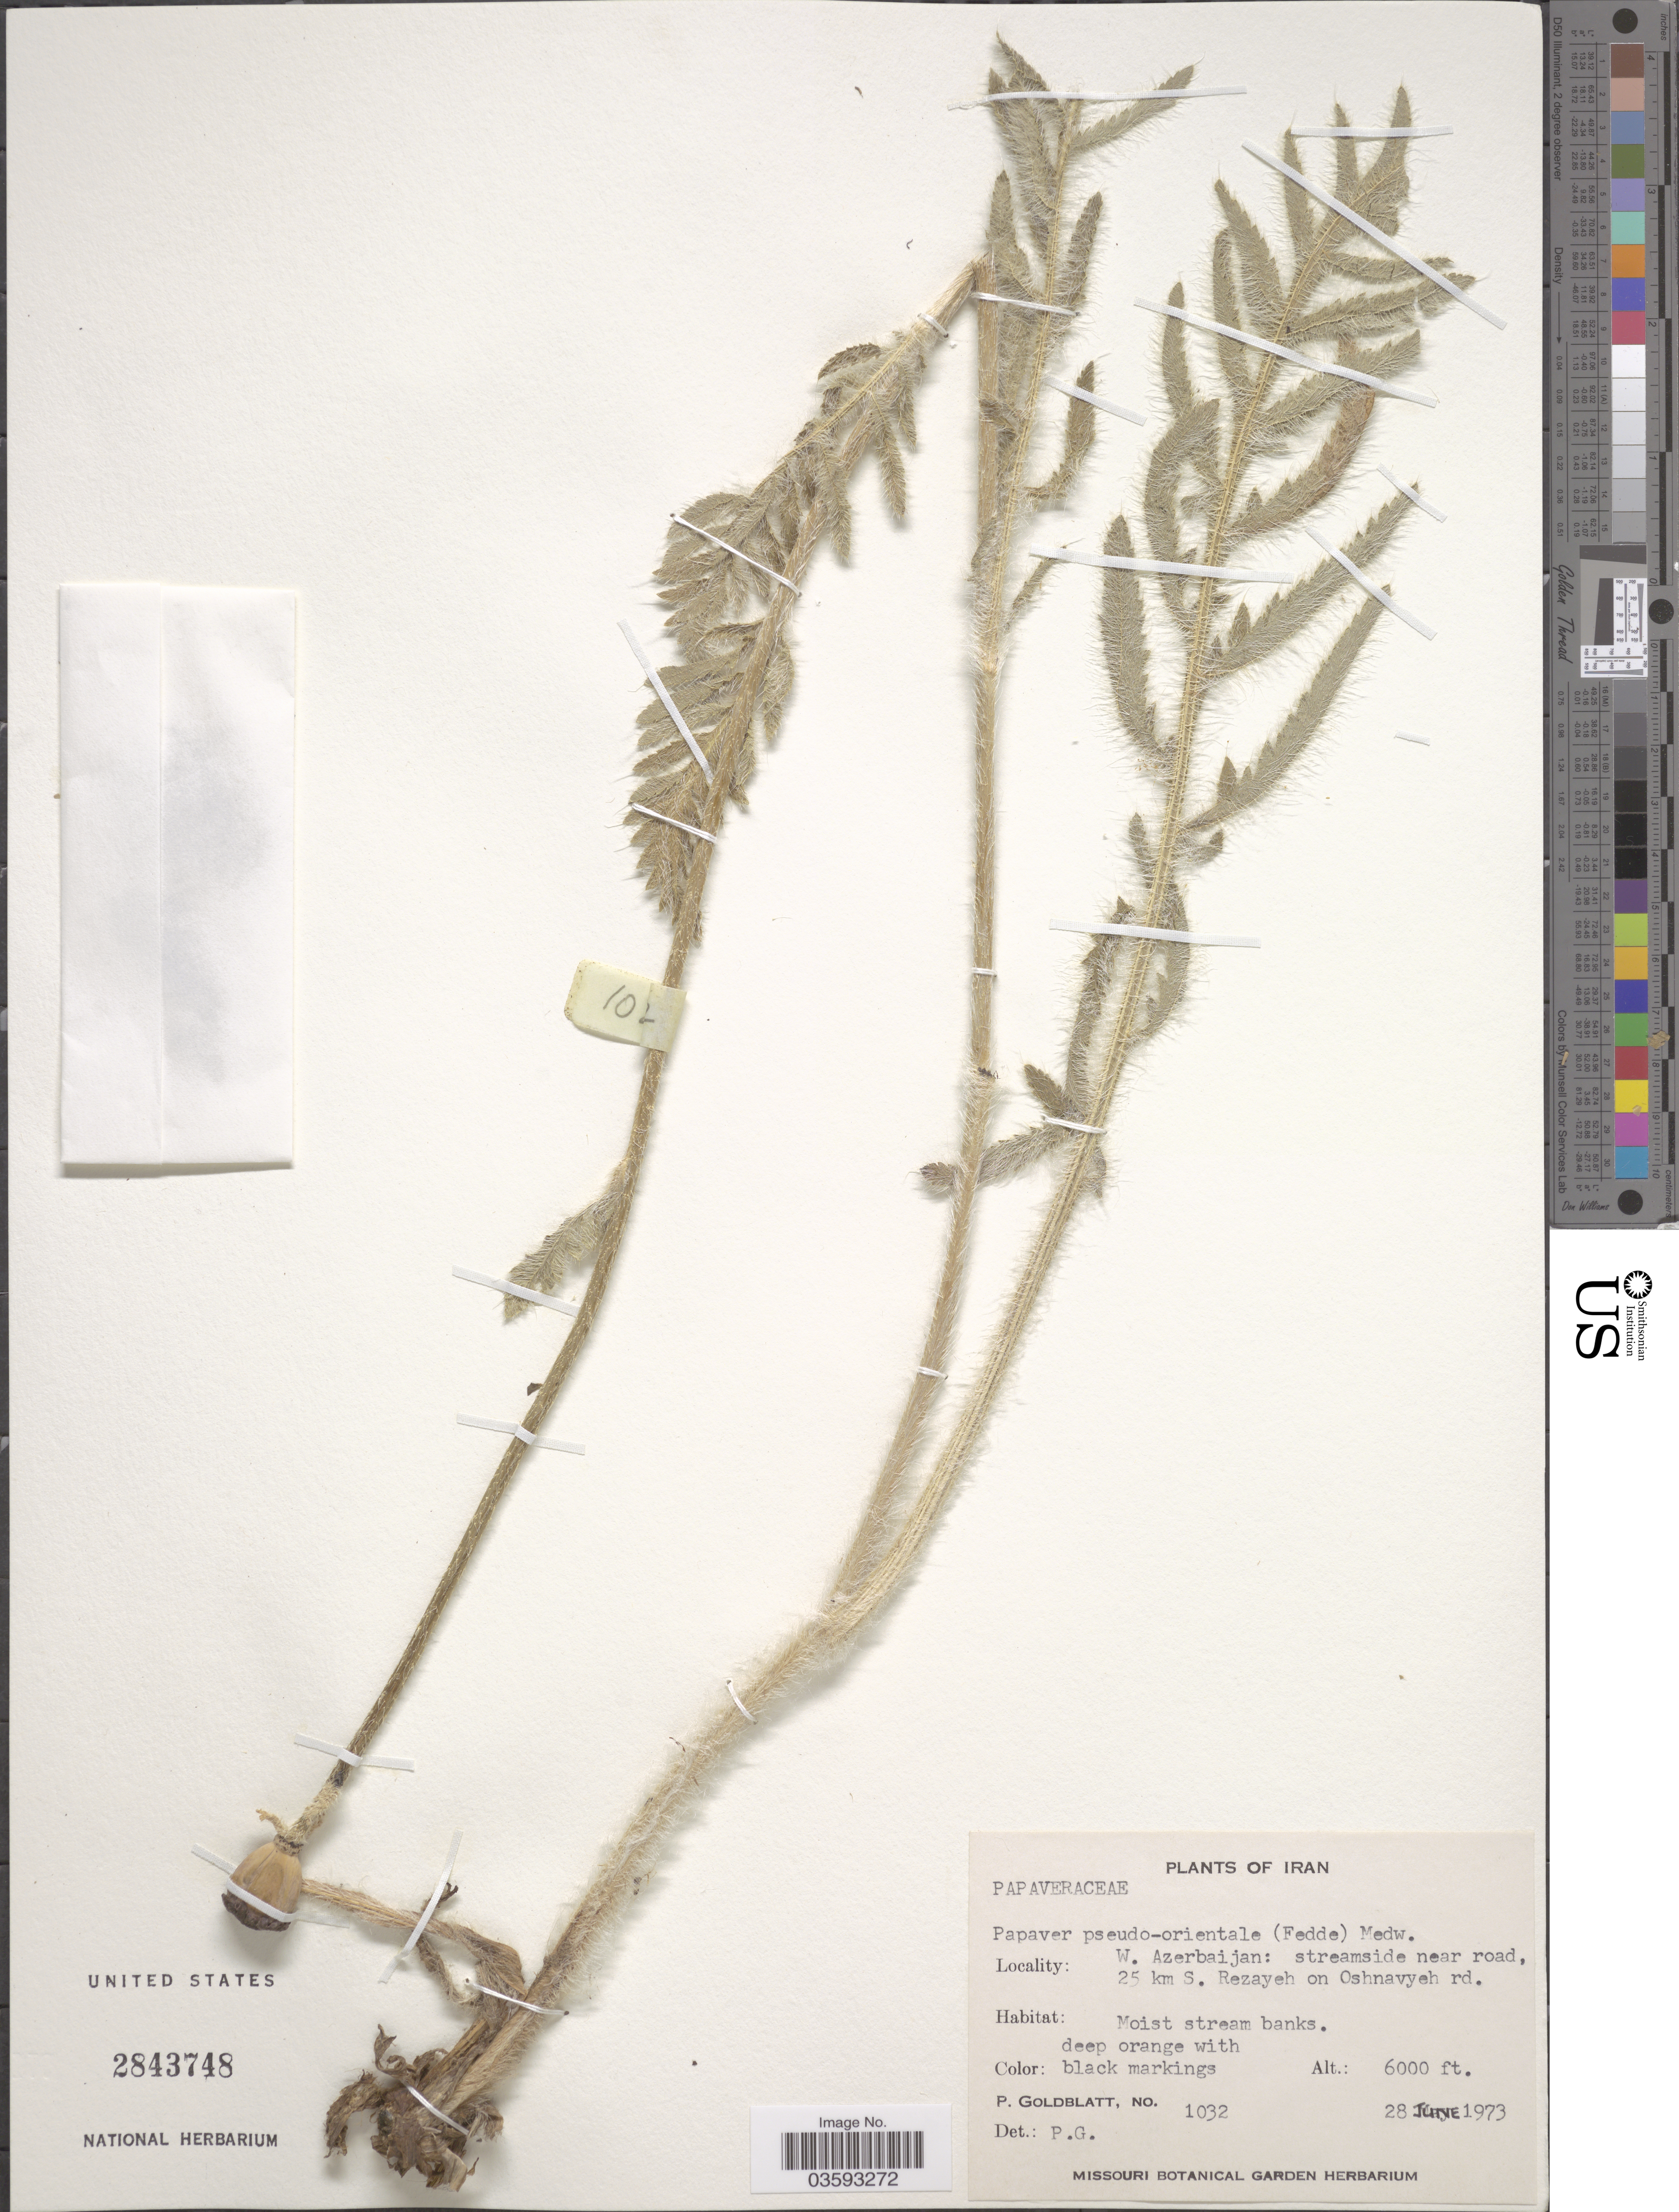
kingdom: Plantae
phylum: Tracheophyta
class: Magnoliopsida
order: Ranunculales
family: Papaveraceae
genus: Papaver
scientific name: Papaver pseudo-orientale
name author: Medvedeva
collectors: P. Goldblatt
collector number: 1032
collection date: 1973-06-28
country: Iran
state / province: West Azarbaijan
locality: W. Azerbaijan: streamside near road, 25 km S. Rezayeh on Oshnavyeh rd.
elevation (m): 1829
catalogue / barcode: US 2843748